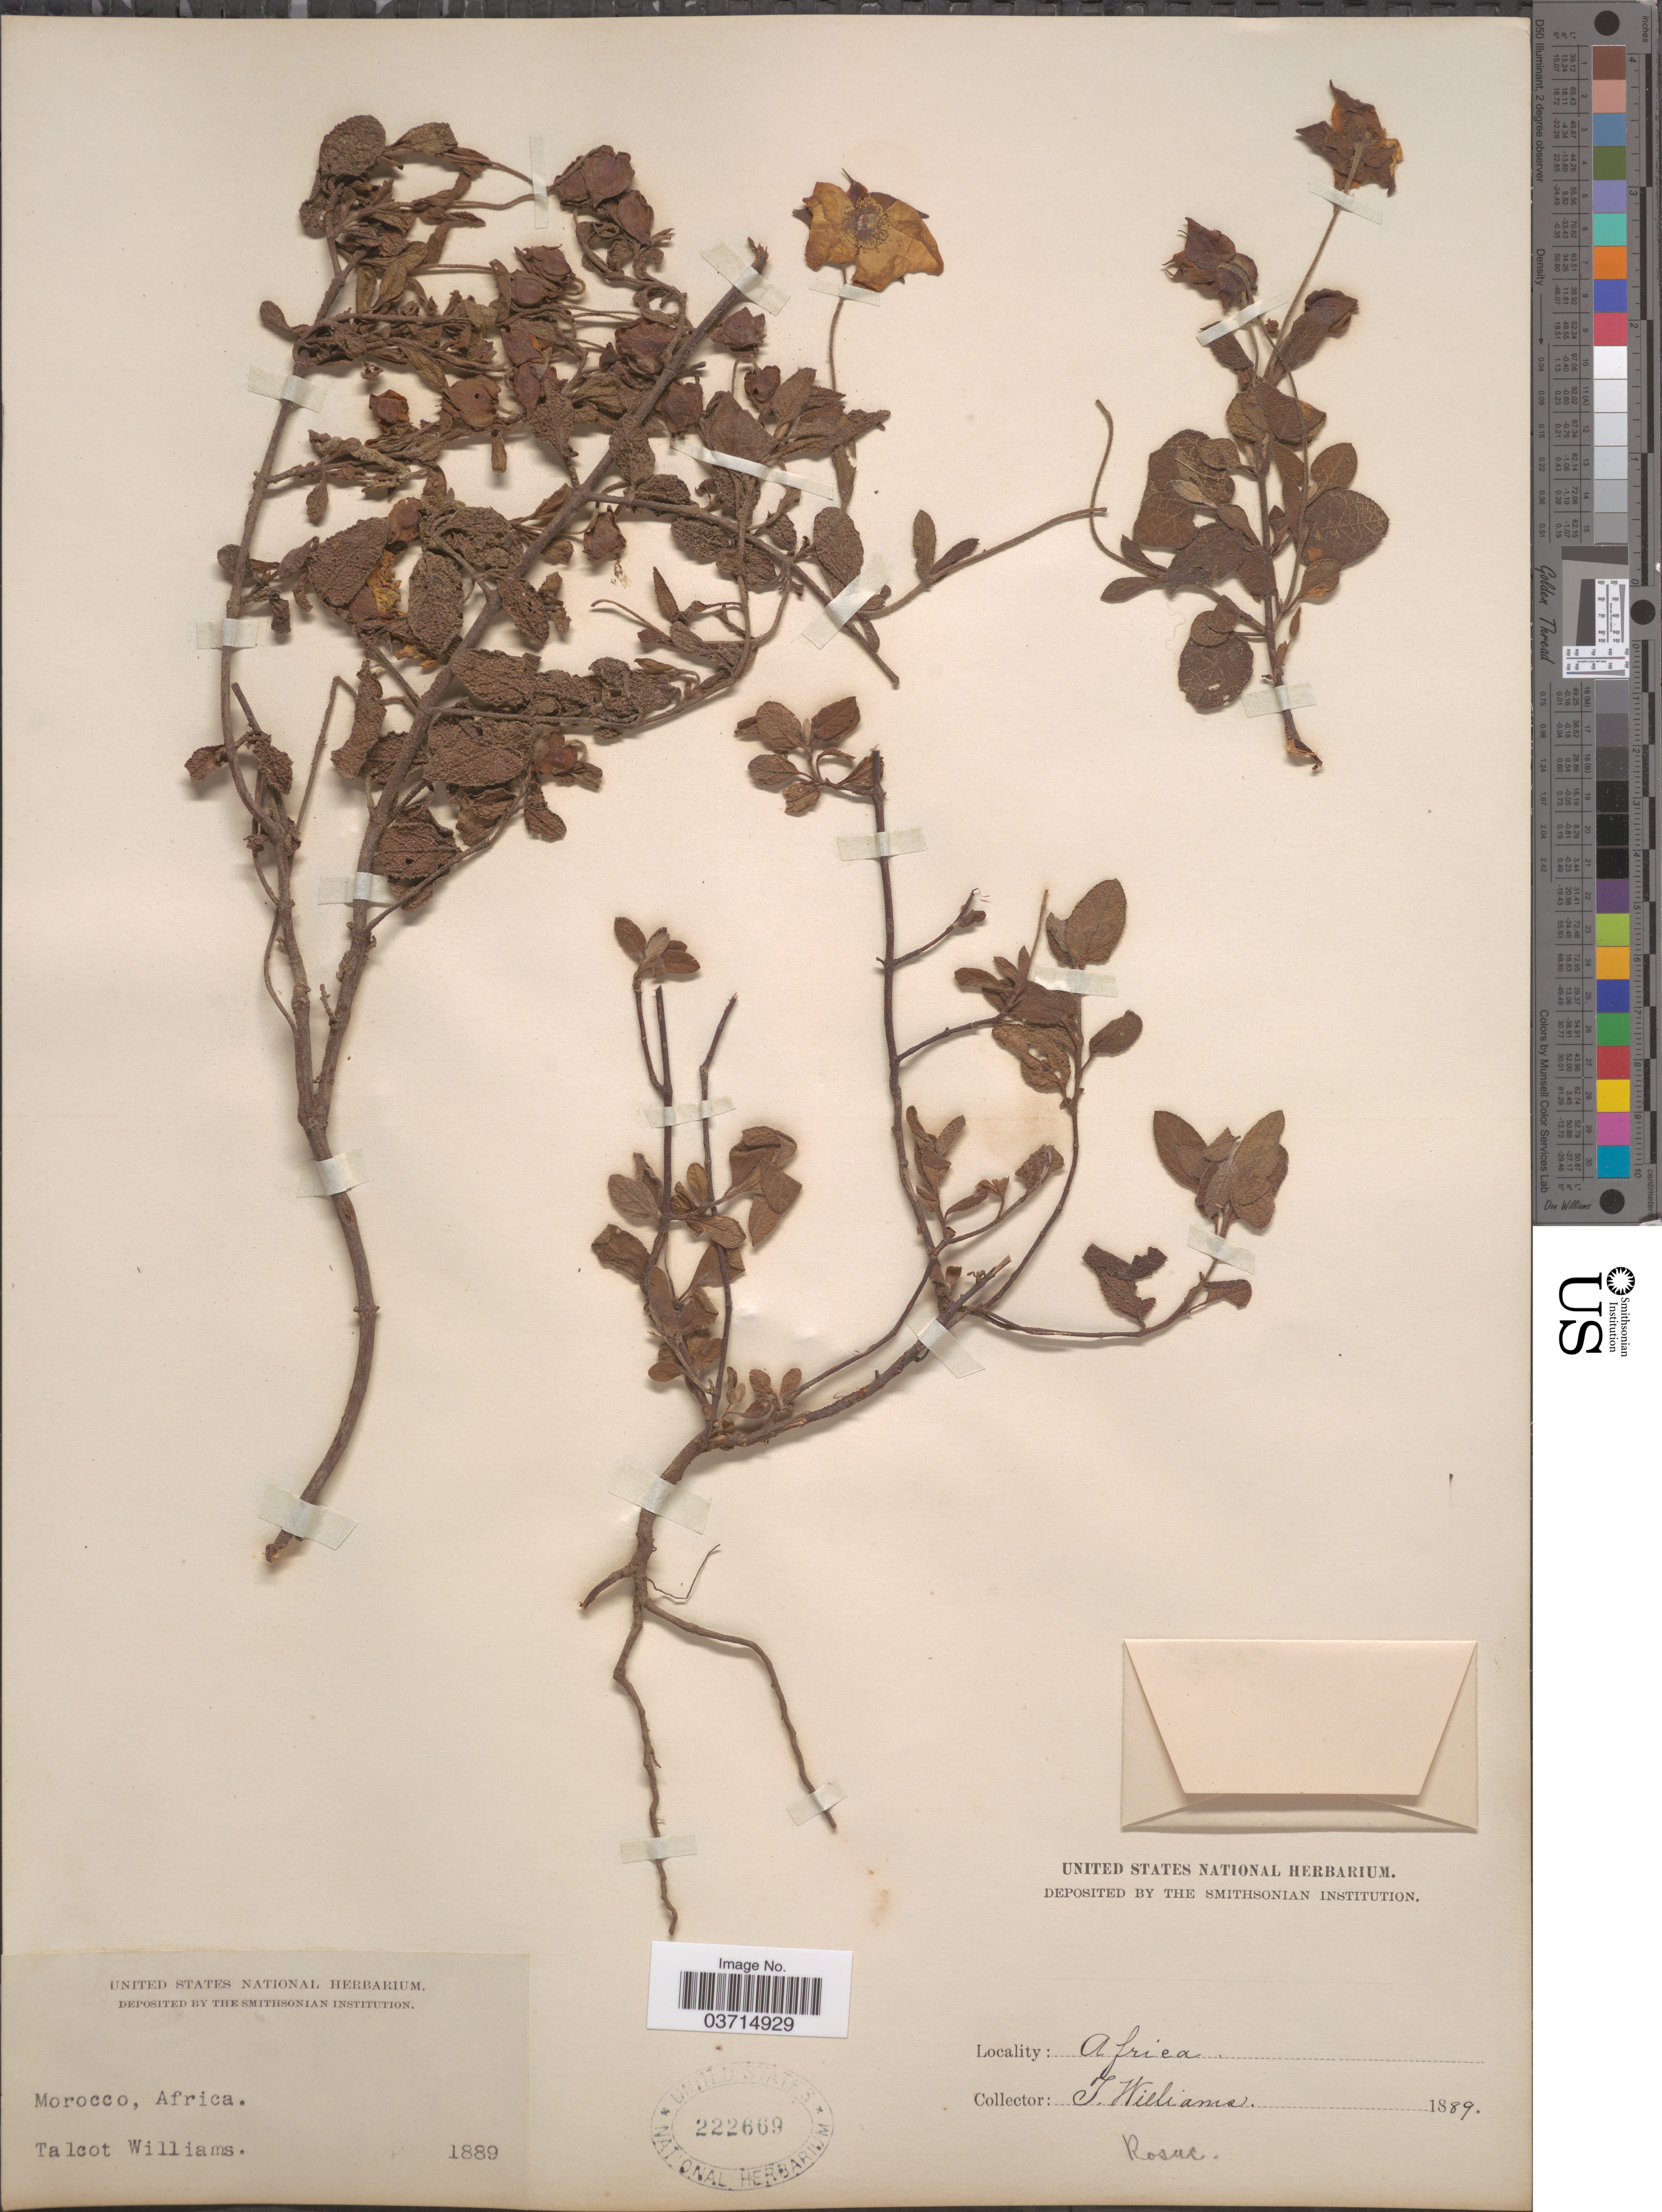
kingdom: Plantae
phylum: Tracheophyta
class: Magnoliopsida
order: Rosales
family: Rosaceae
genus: Rosa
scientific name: Rosa sp.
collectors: T. Williams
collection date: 1889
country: Morocco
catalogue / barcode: US 222669